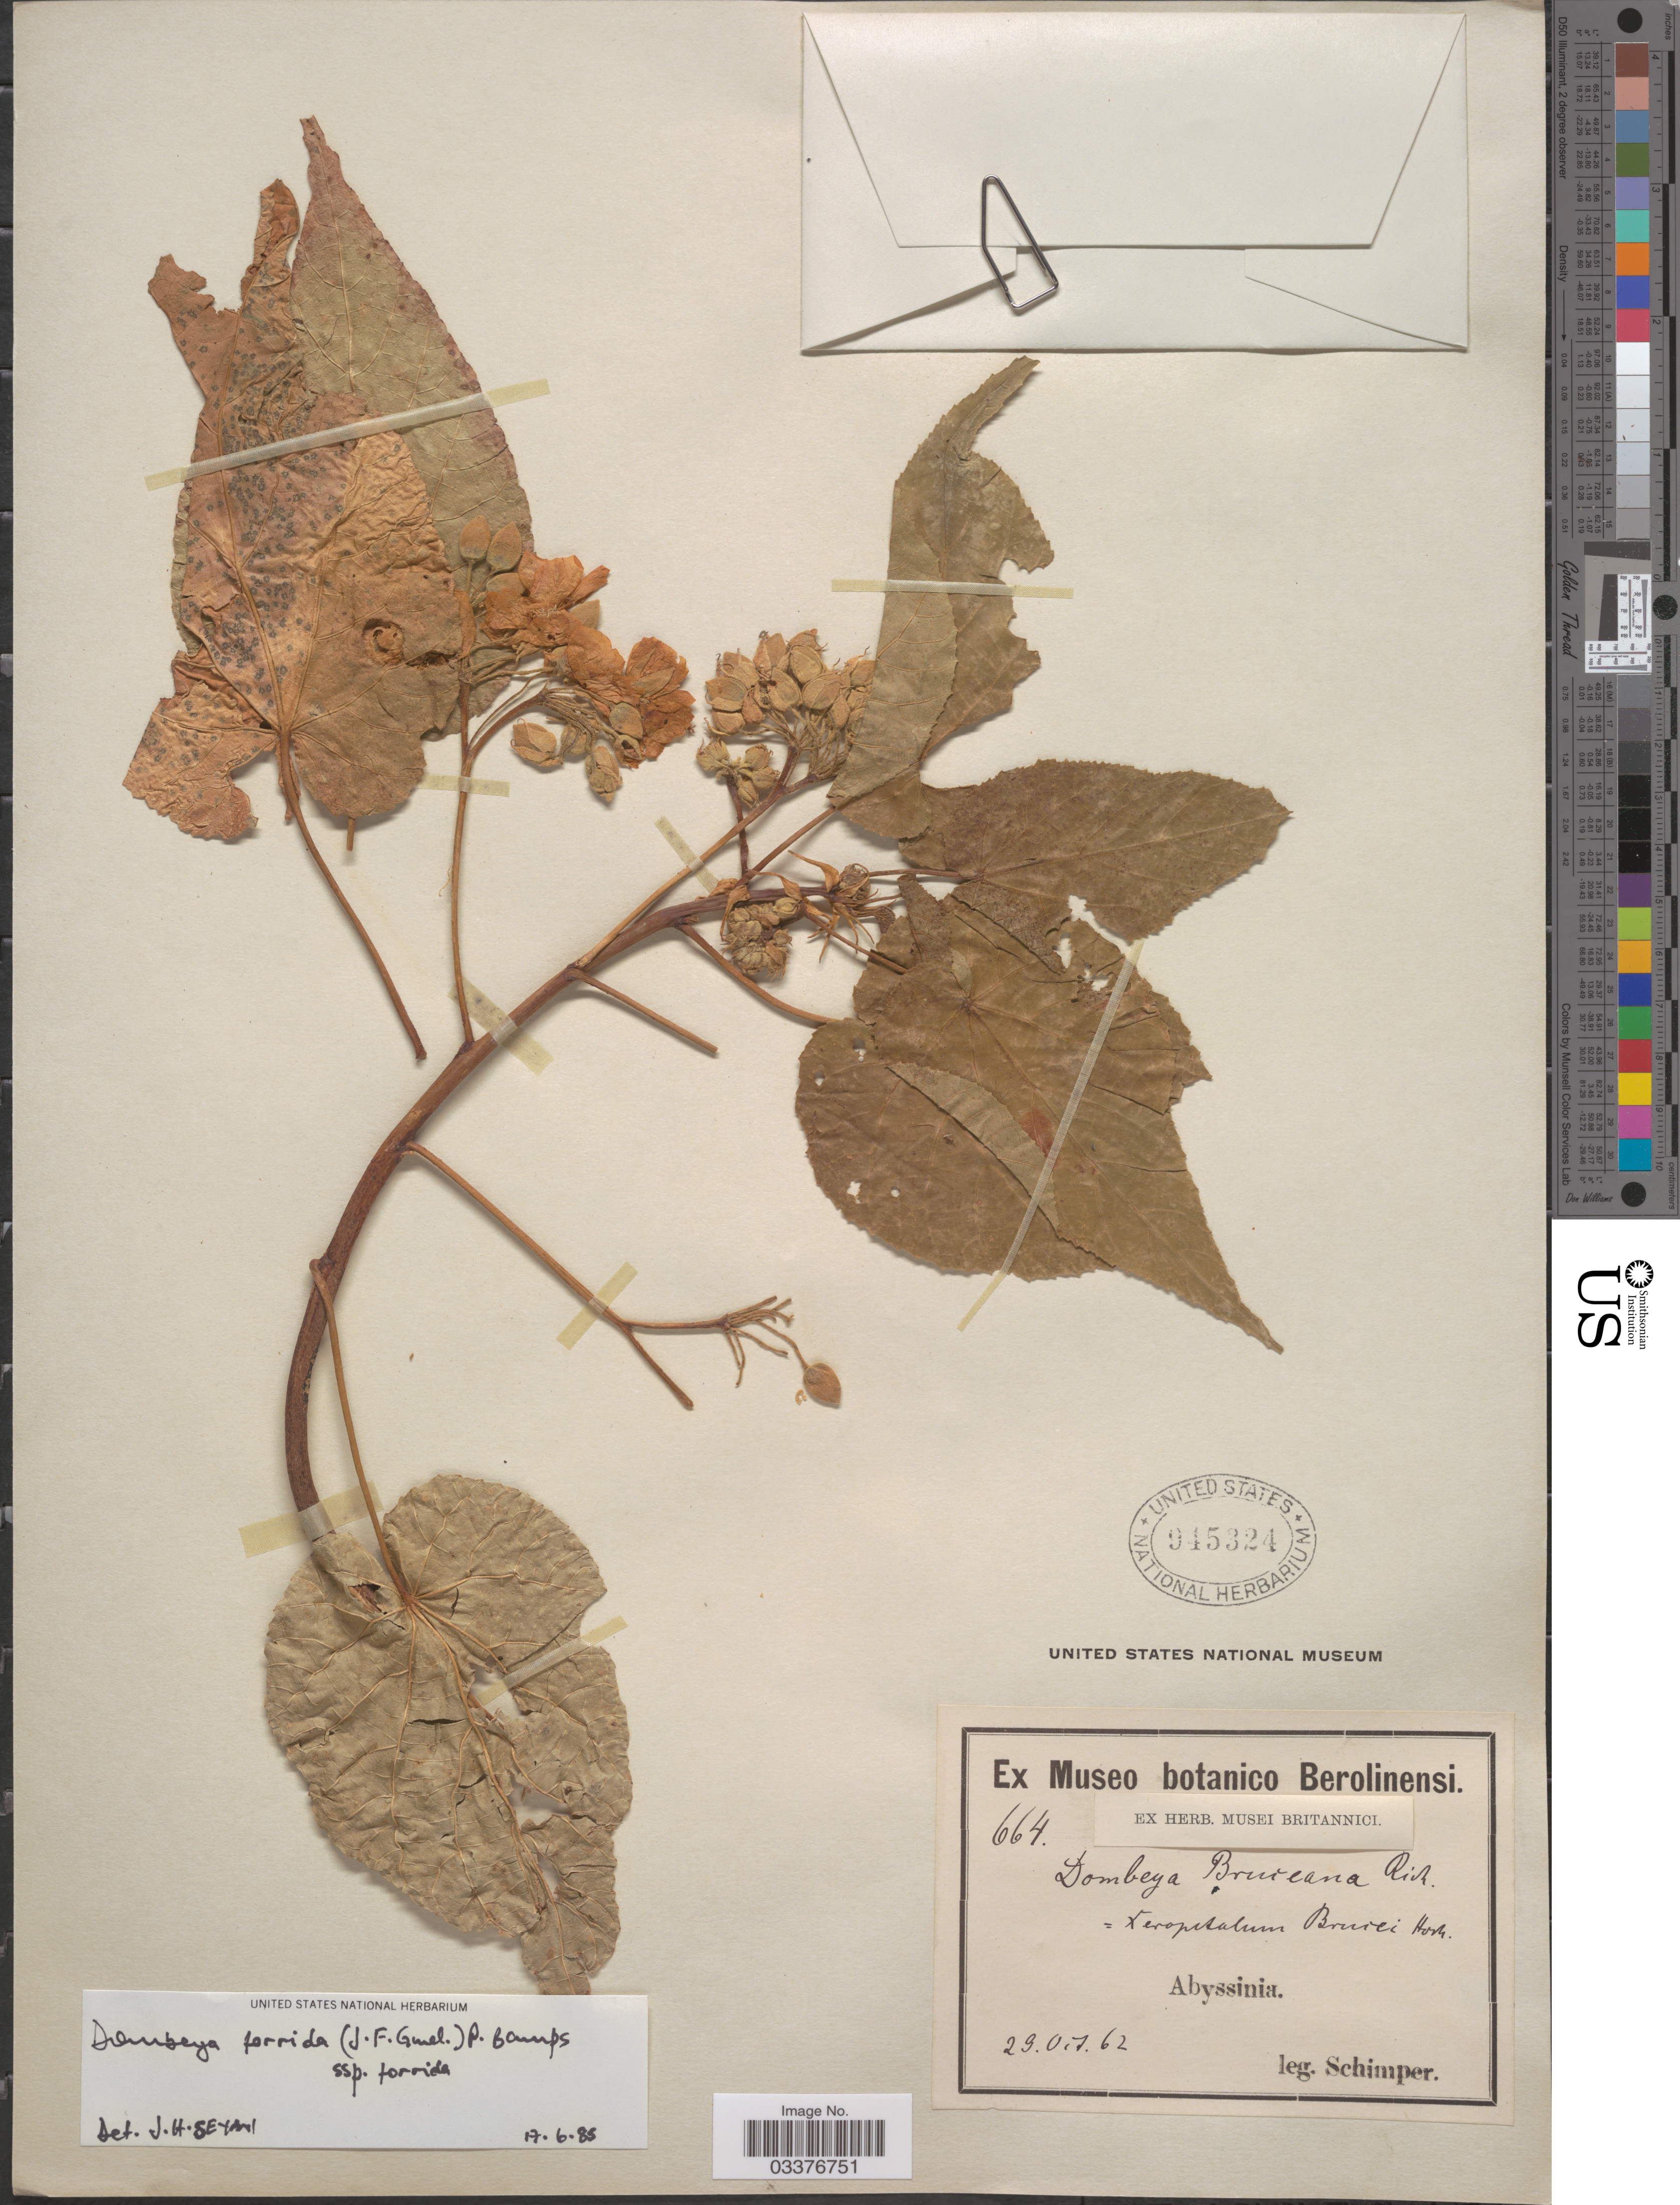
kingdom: Plantae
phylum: Tracheophyta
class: Magnoliopsida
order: Malvales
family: Malvaceae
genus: Dombeya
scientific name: Dombeya torrida subsp. torrida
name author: (J.F. Gmel.) Bamps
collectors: -. Schimper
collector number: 664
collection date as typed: Transcribed d/m/y: 29/1/62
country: Ethiopia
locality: Abyssinia.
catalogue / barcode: US 945324